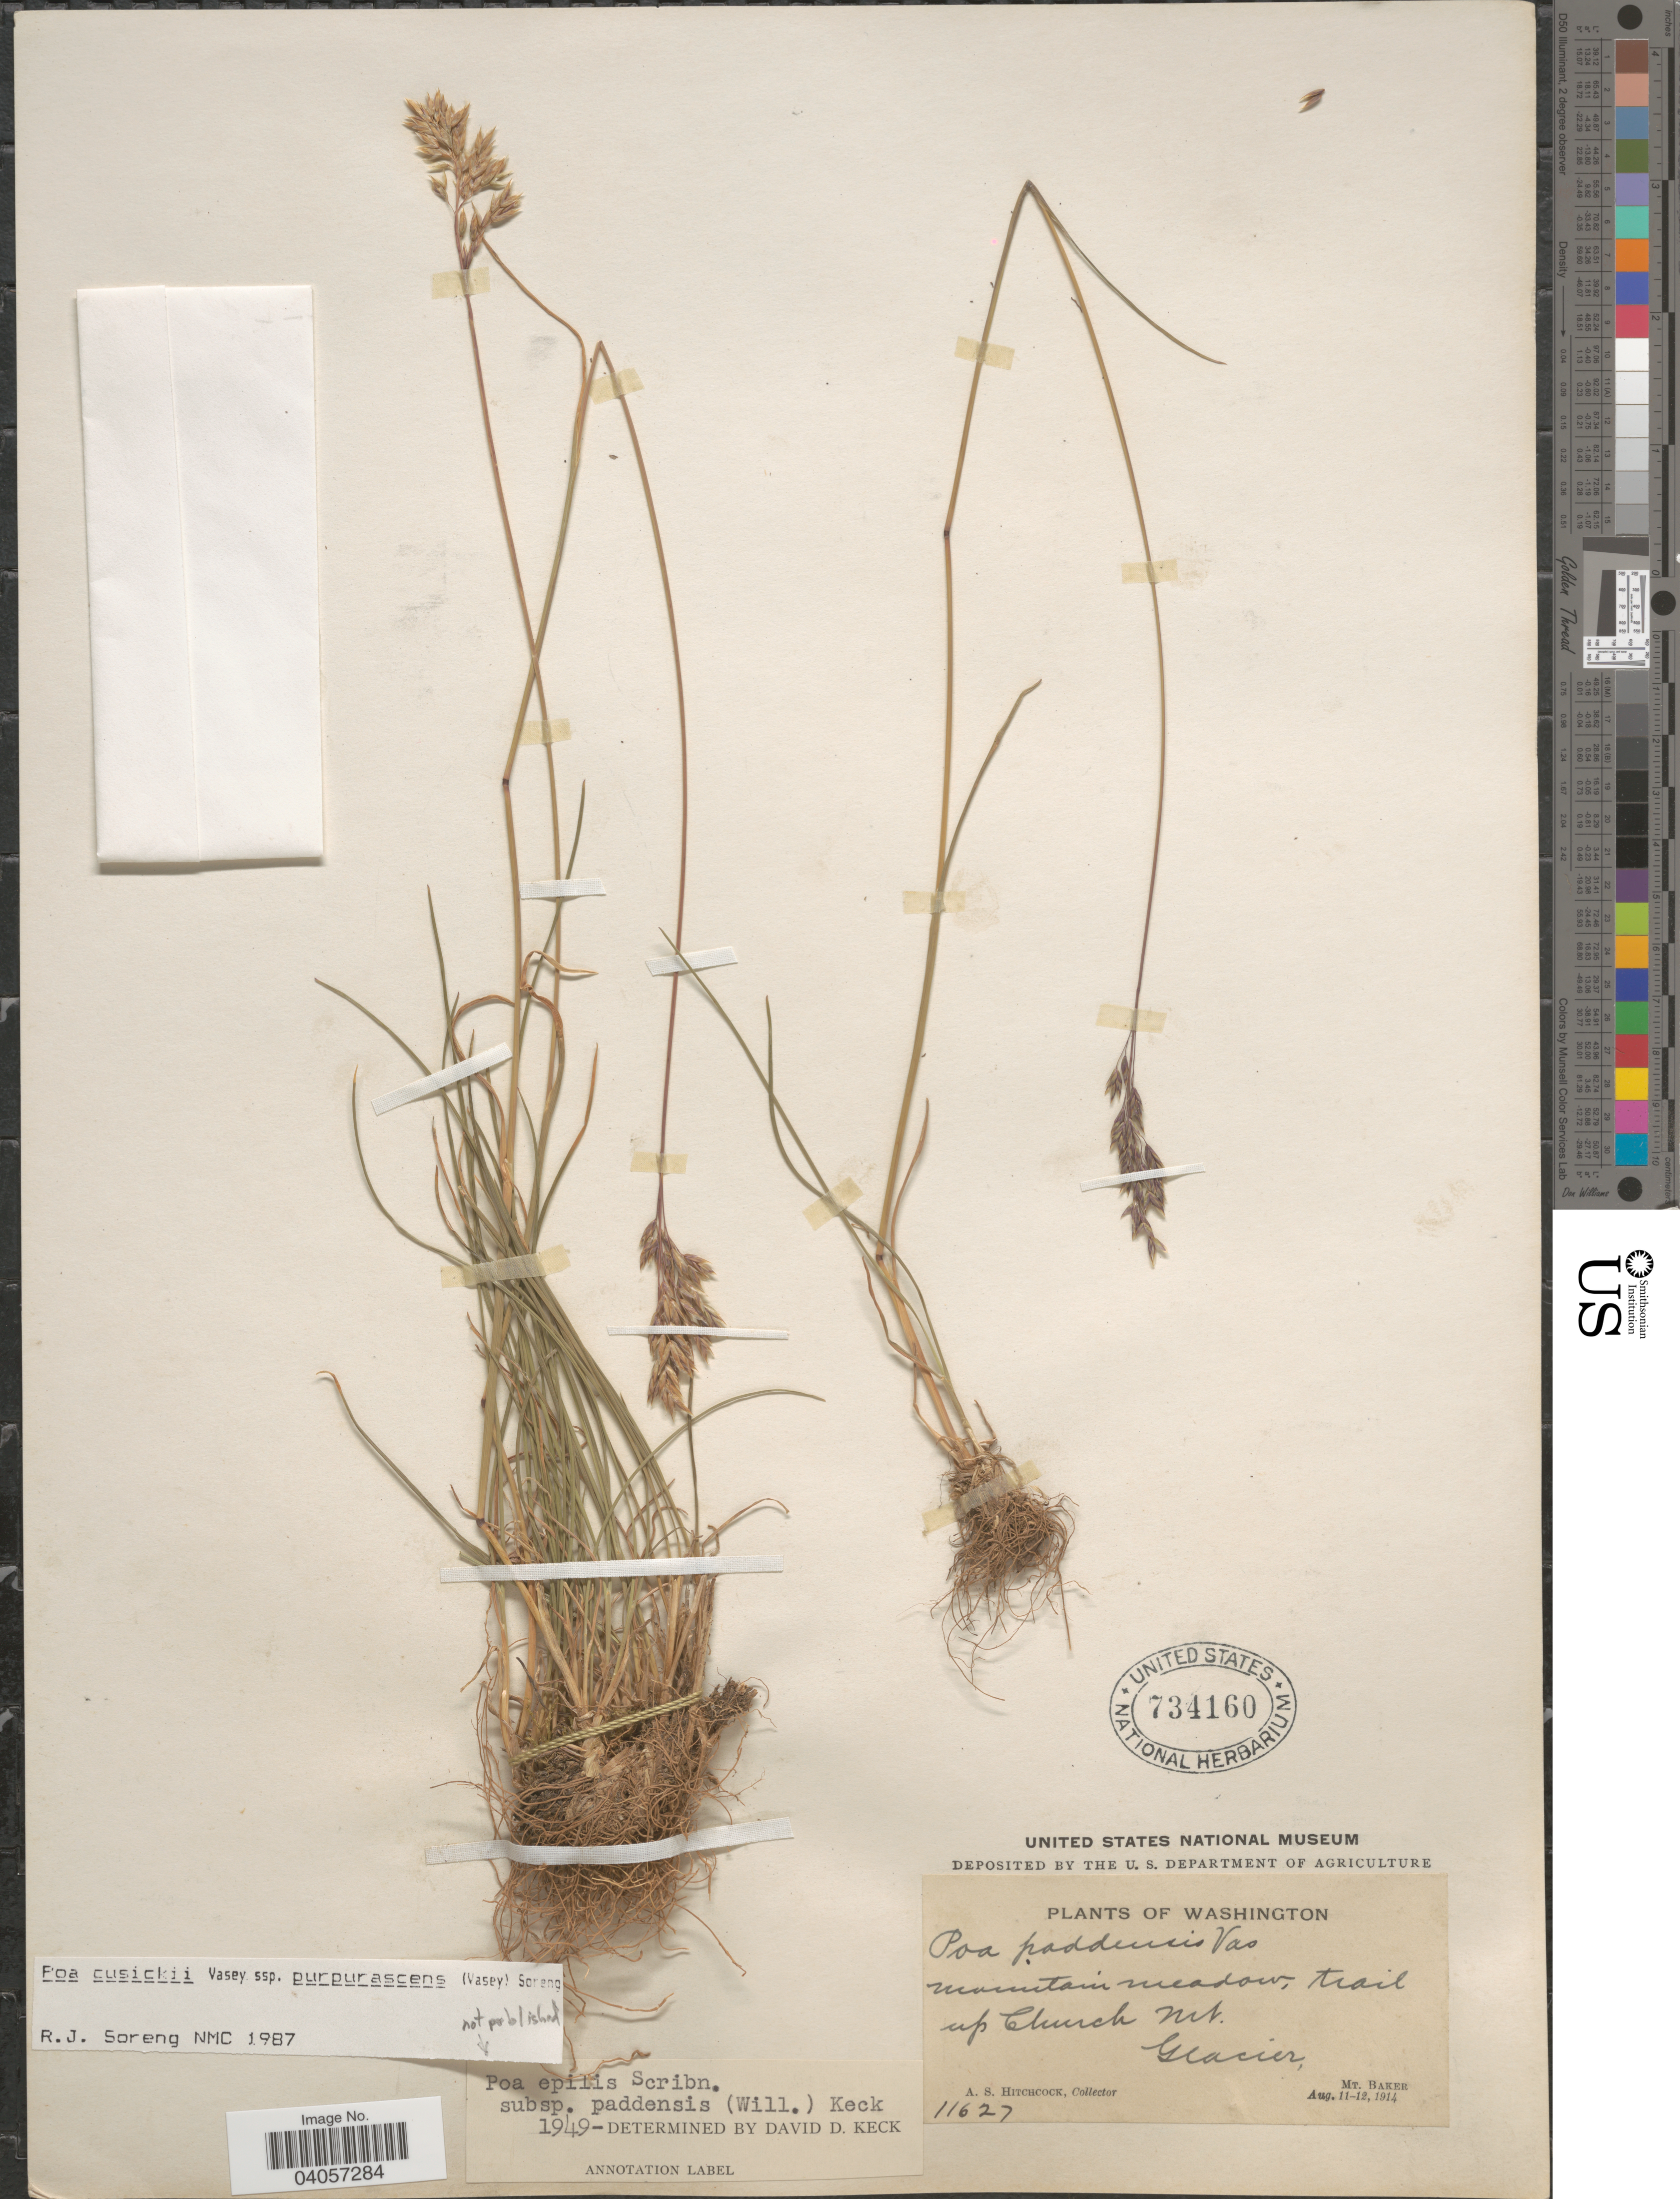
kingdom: Plantae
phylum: Tracheophyta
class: Liliopsida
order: Poales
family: Poaceae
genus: Poa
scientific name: Poa cusickii subsp. purpurascens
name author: (Vasey) Soreng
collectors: A. S. Hitchcock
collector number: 11627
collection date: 1914-08-11/1914-08-12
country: United States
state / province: Washington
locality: Mountain meadow, trail up Church Mt. Glacier, Mt Baker.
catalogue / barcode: US 734160